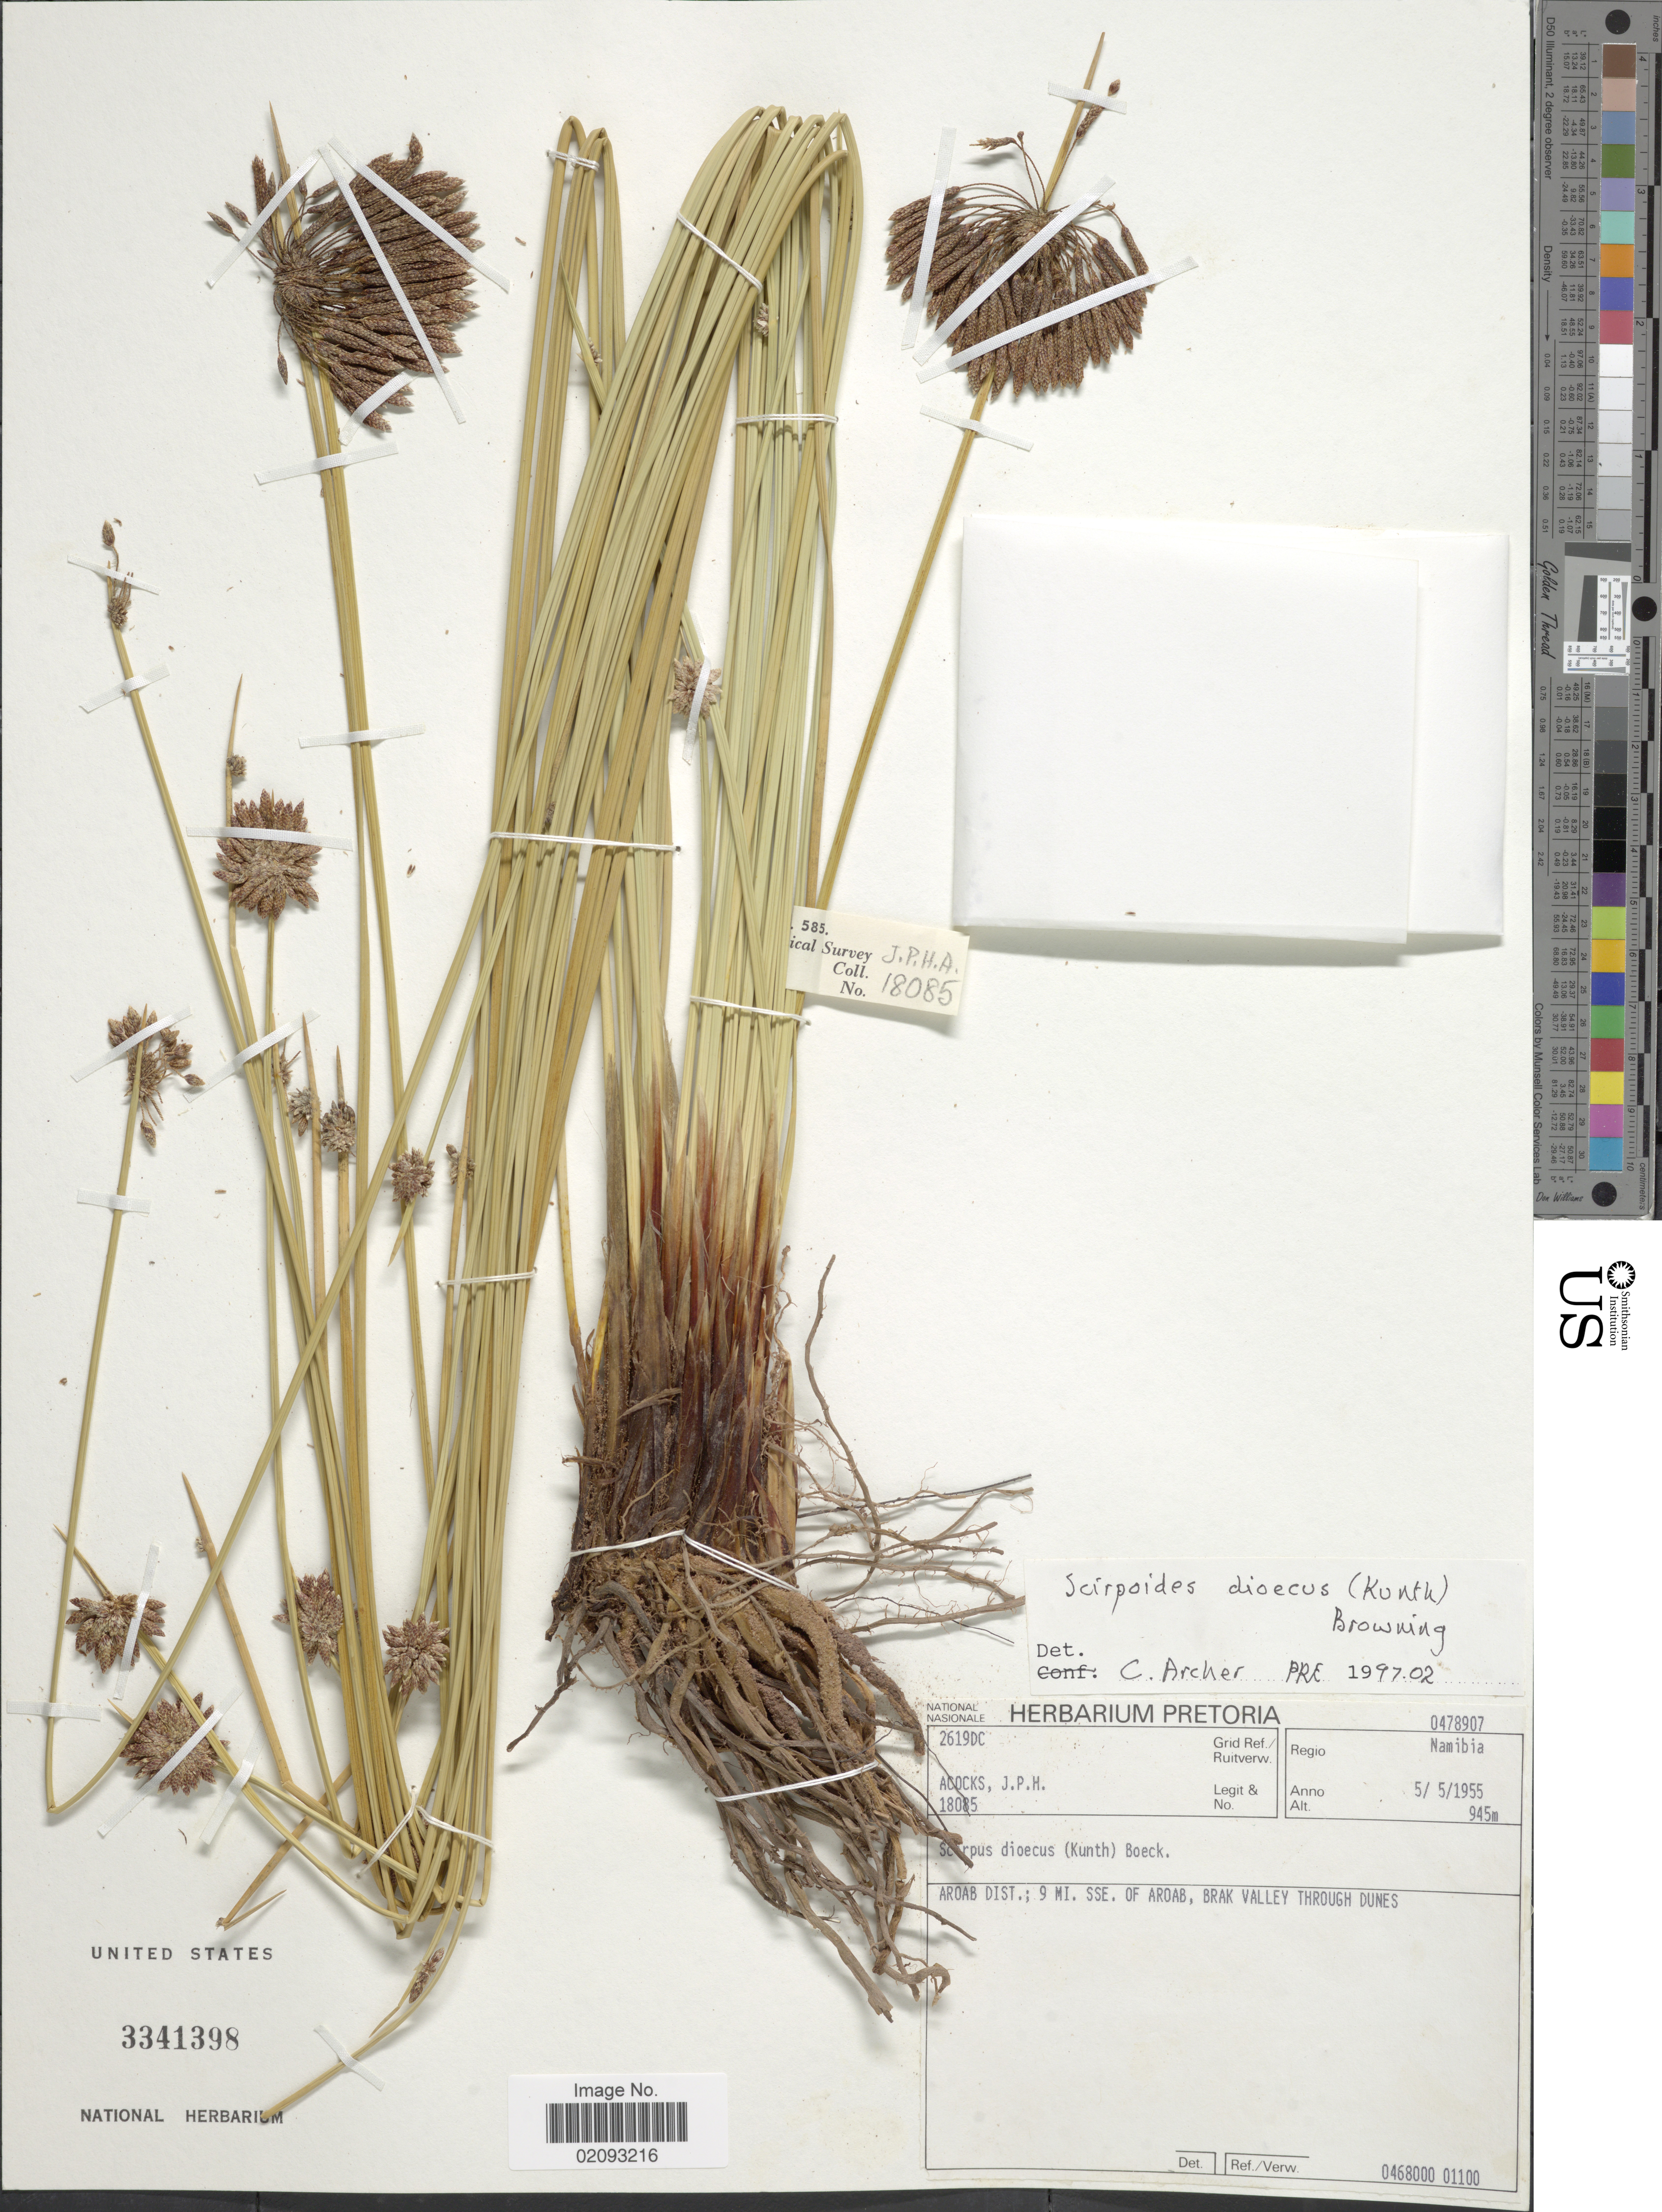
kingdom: Plantae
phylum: Tracheophyta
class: Liliopsida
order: Poales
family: Cyperaceae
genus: Afroscirpoides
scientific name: Afroscirpoides dioeca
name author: (Kunth) Garcia-Madr. & Muasya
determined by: Strong, M. T., (US), Smithsonian Institution - National Museum of Natural History (UNITED STATES)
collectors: J. P. Acocks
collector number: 18085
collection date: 1955-05-05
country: Namibia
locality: Aroab Dist.; 9 mi. SSE. of Aroab, Brak Valley through dunes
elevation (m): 945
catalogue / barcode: US 3341398